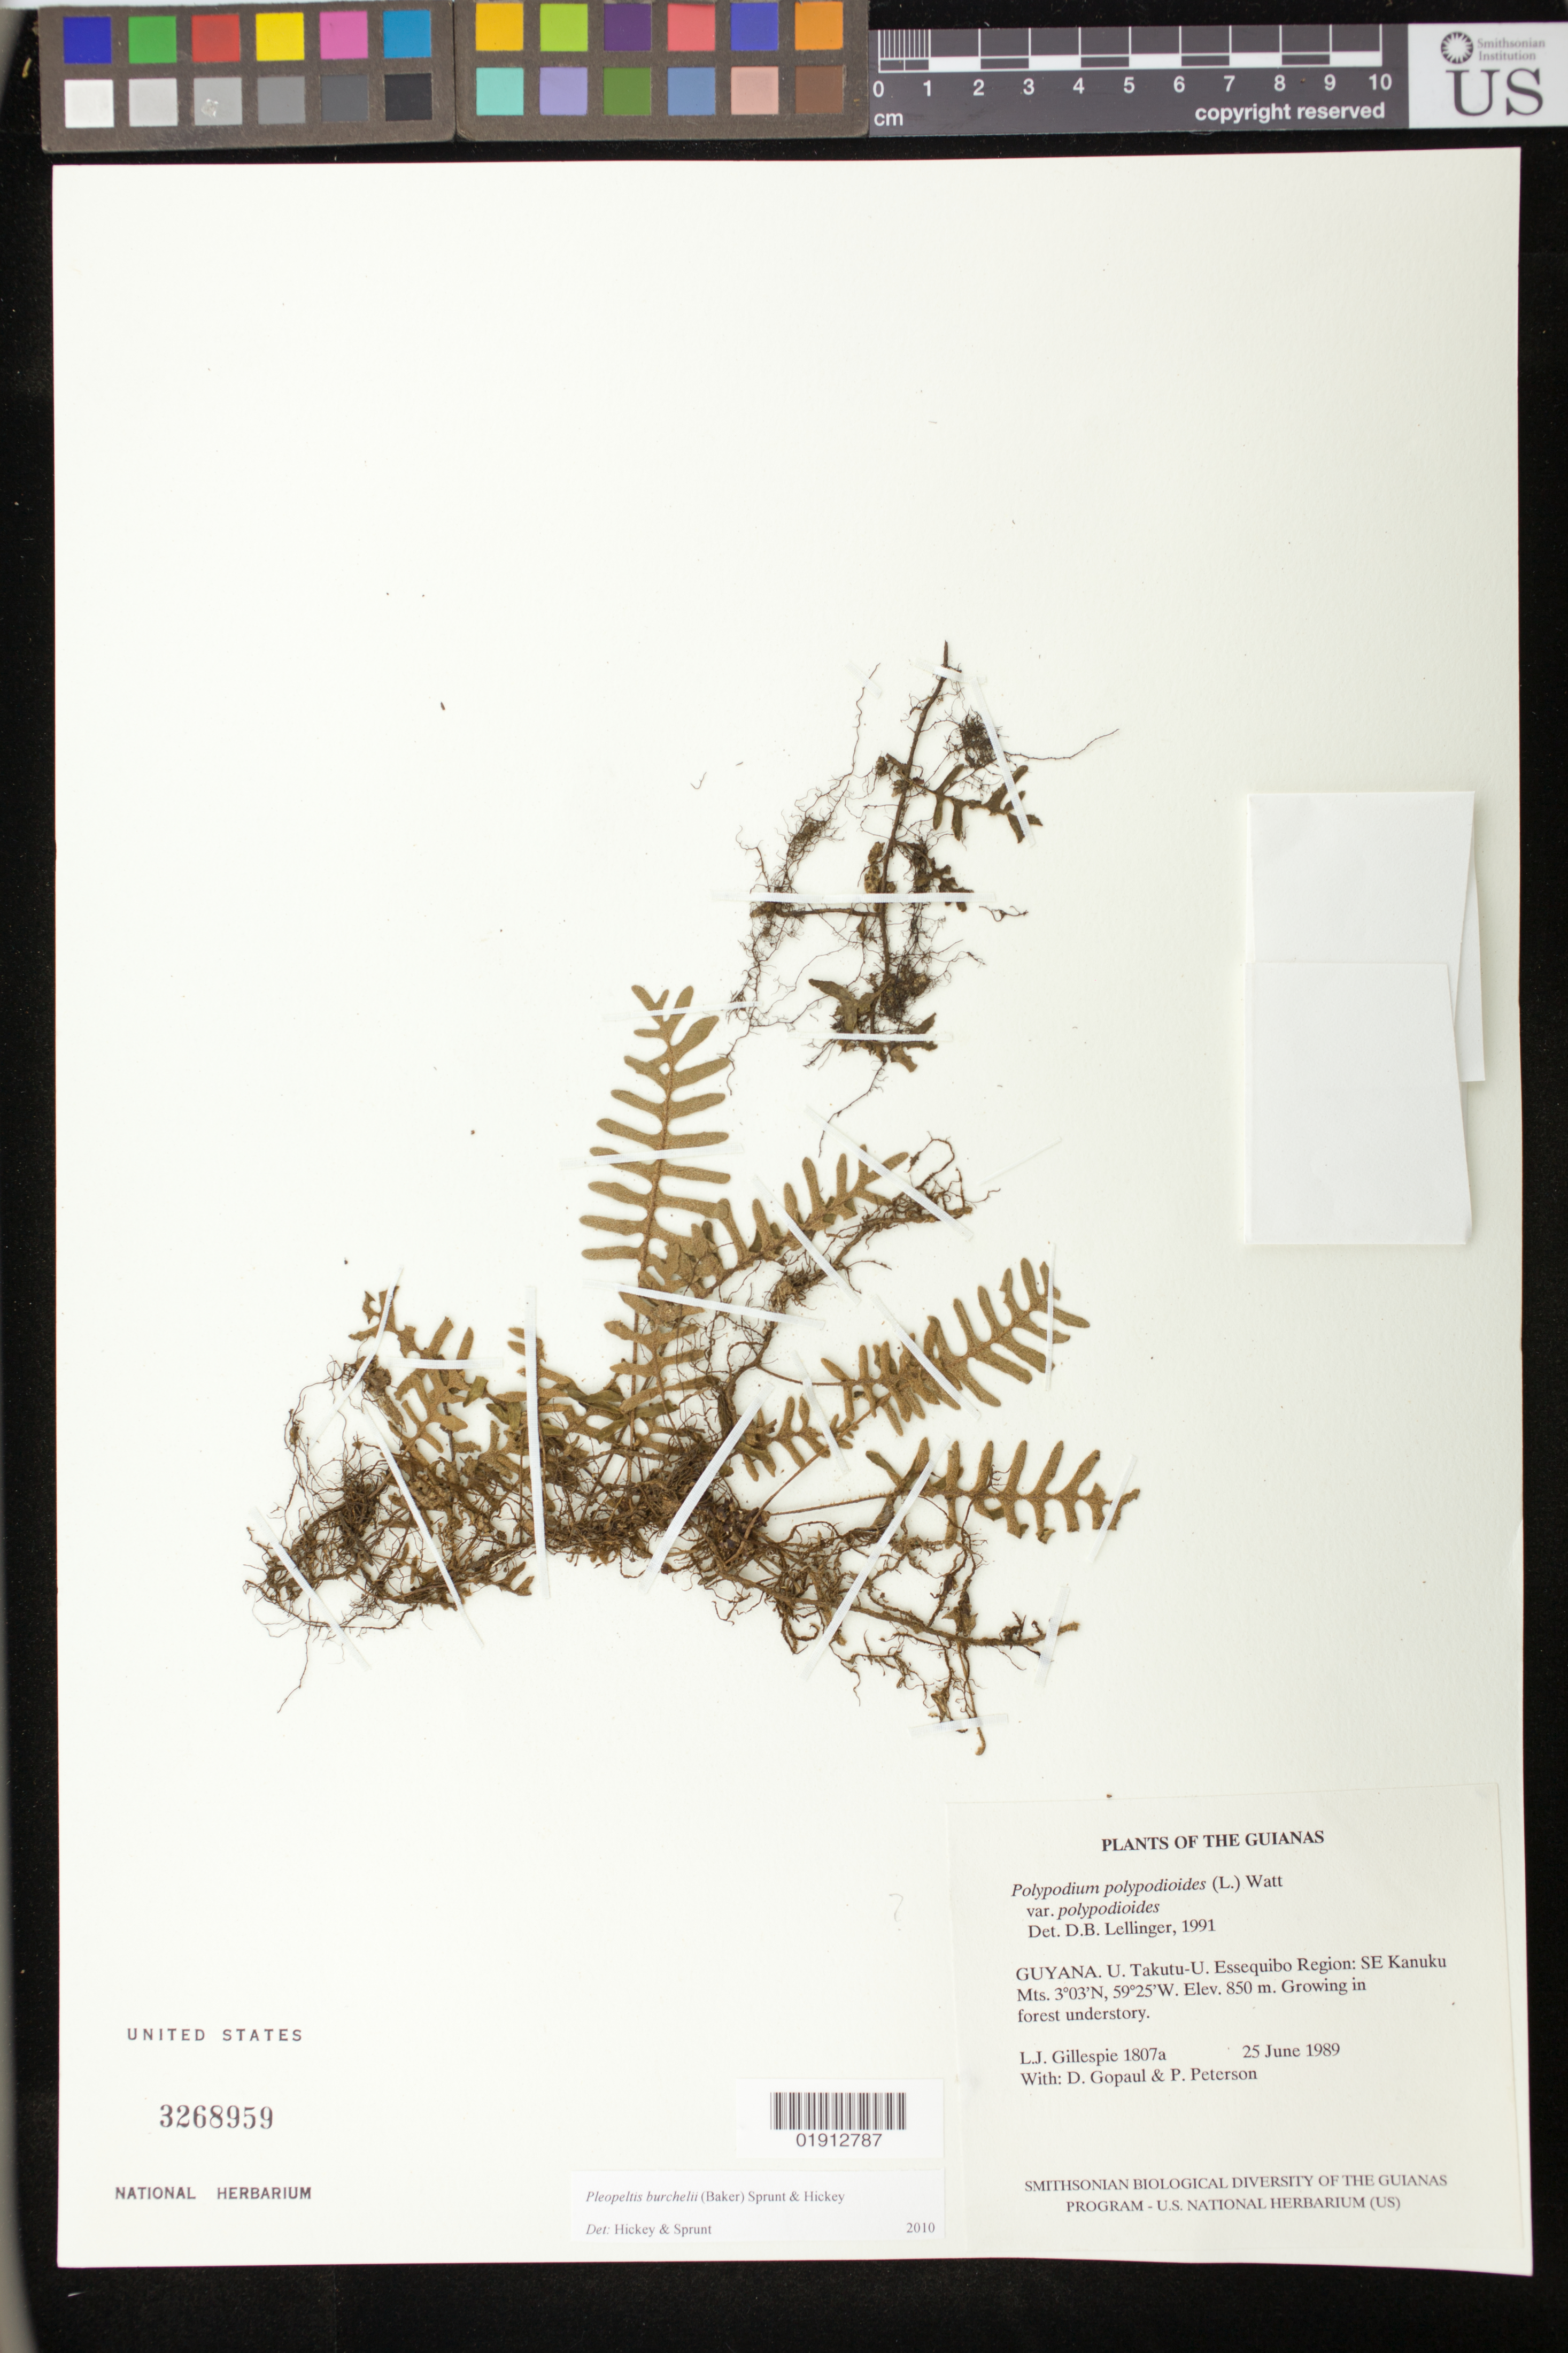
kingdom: Plantae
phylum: Tracheophyta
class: Polypodiopsida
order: Polypodiales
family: Polypodiaceae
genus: Pleopeltis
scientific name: Pleopeltis burchellii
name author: (Baker) Sprunt & Hickey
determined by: Hickey, R. J.; Sprunt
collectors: L. J. Gillespie, D. Gopaul & P. M. Peterson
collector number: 1807a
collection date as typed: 25 June 1989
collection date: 1989-06-25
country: Guyana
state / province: U. Takutu-U. Essequibo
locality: SE Kanuku Mts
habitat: Growing in forest understory.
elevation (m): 850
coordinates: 3 03 N, 59 25 W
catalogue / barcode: US 3268959